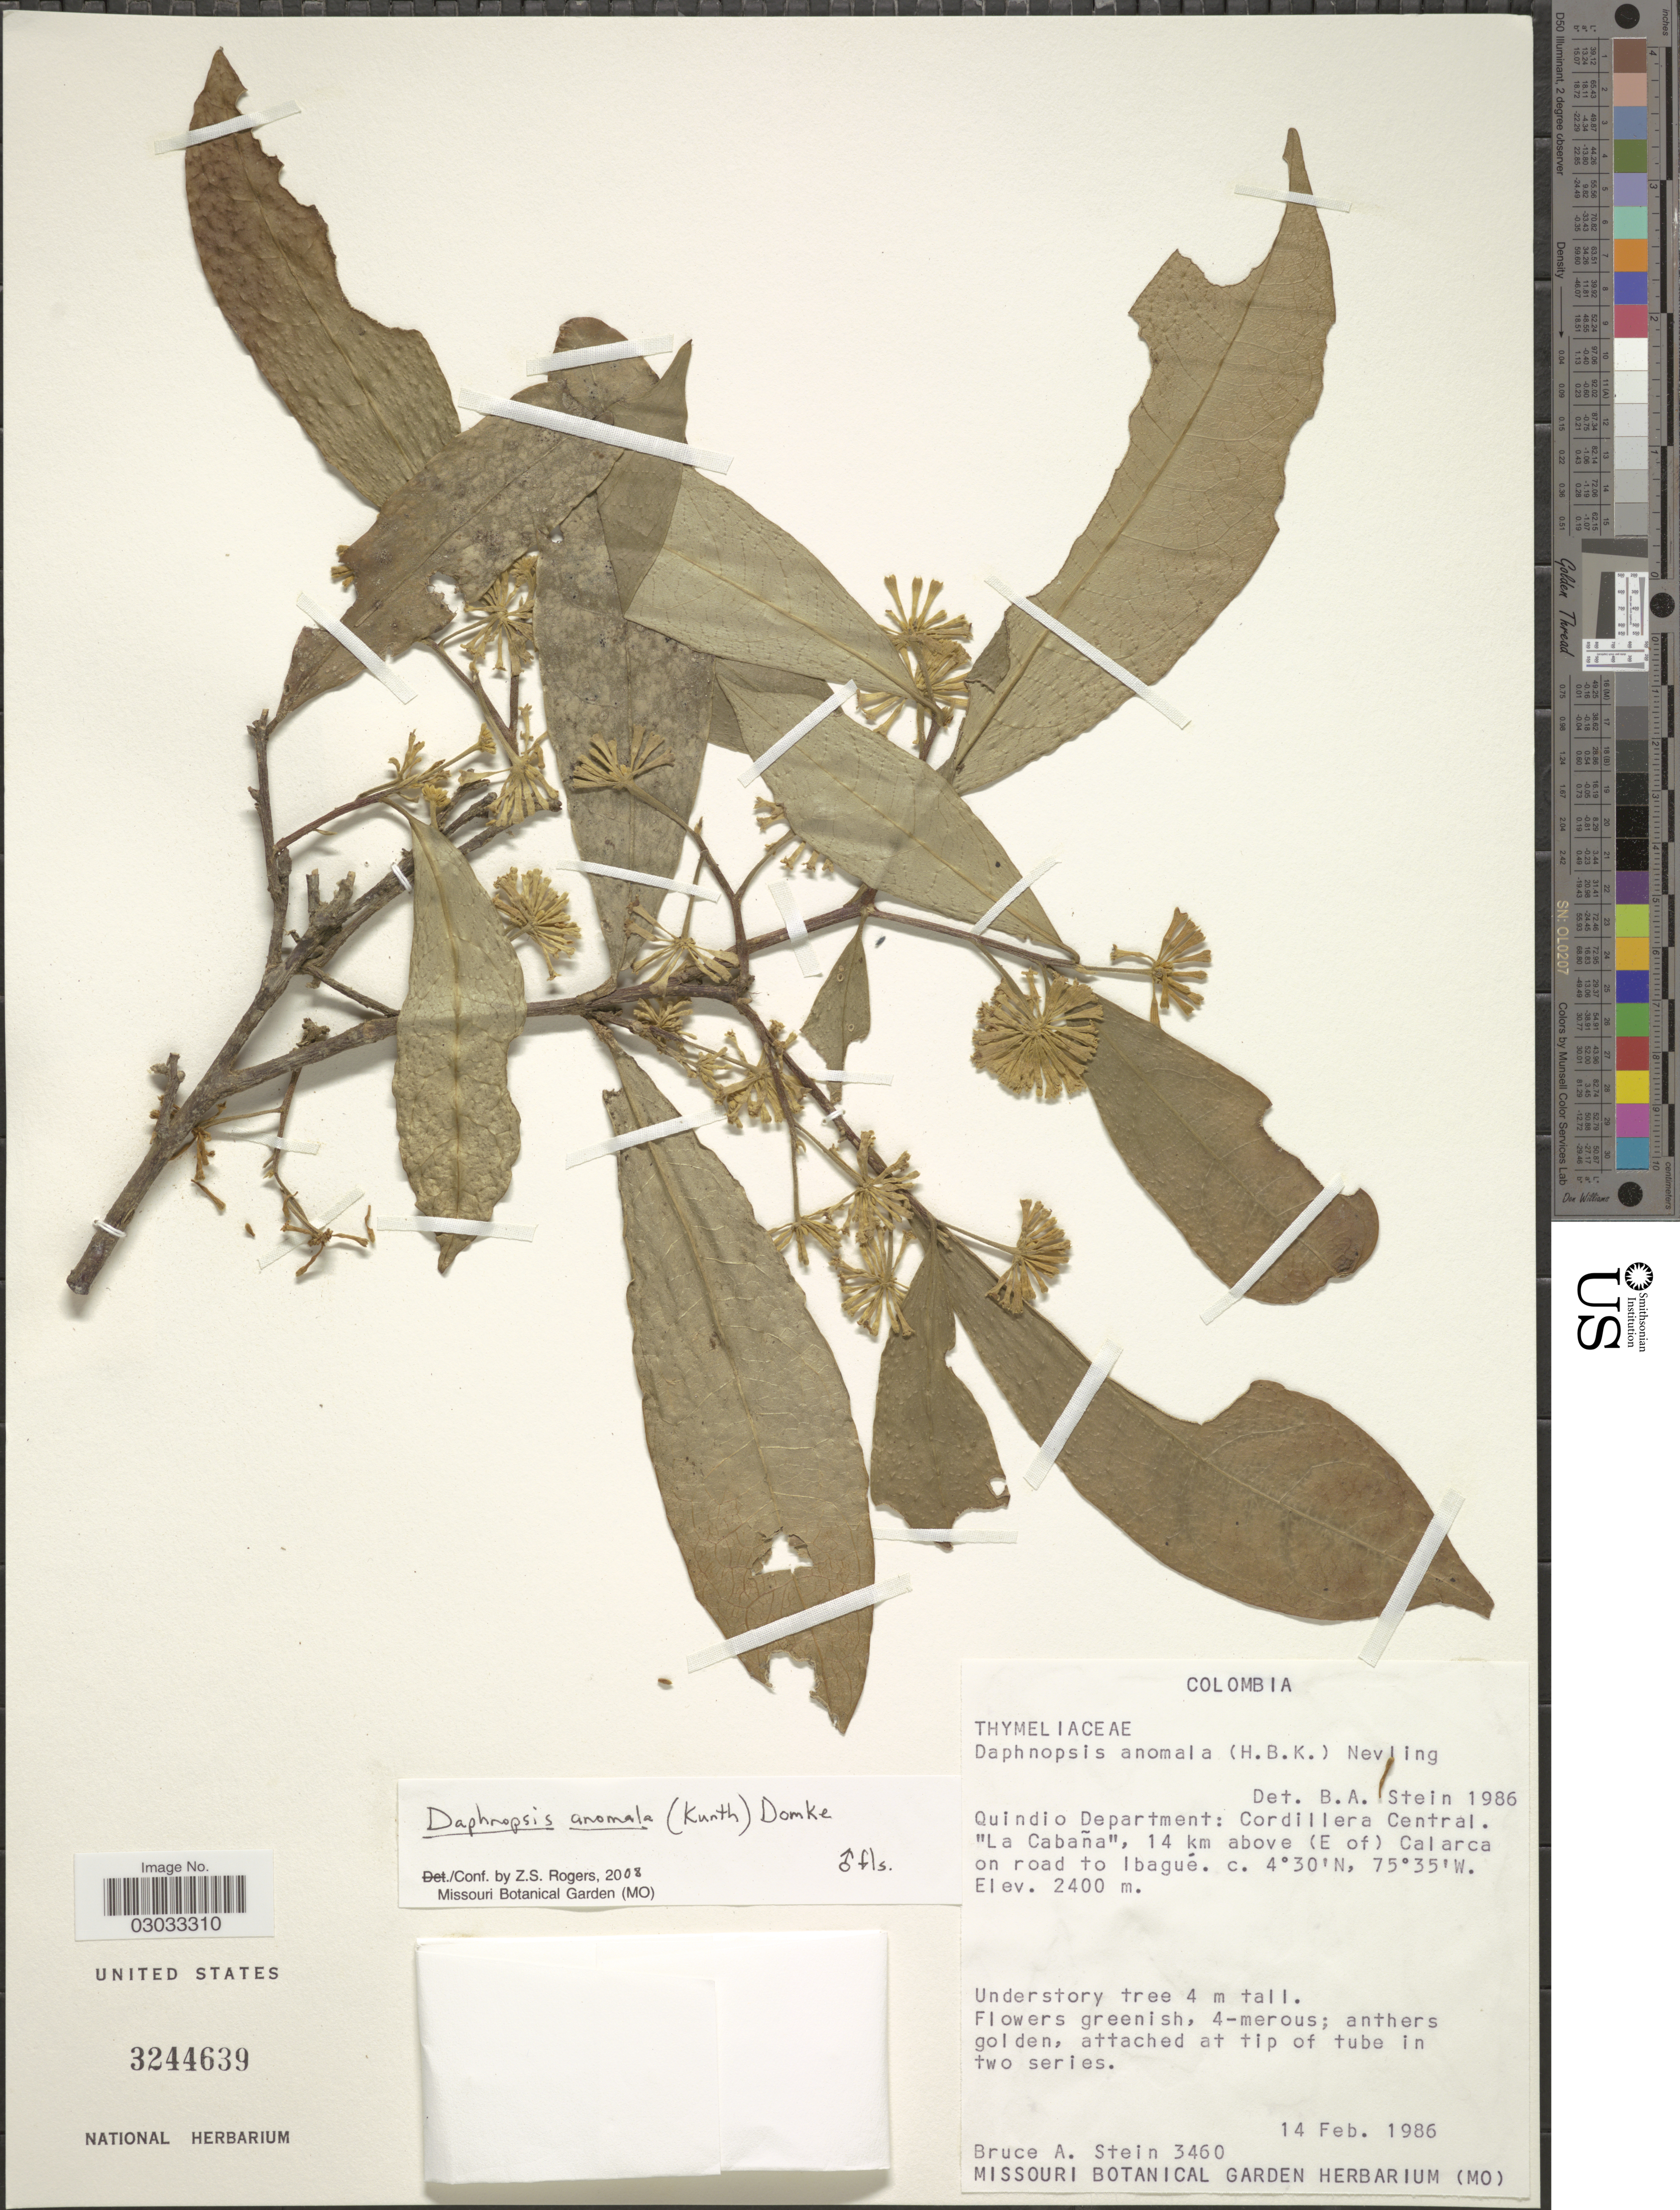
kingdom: Plantae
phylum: Tracheophyta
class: Magnoliopsida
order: Malvales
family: Thymelaeaceae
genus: Daphnopsis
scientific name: Daphnopsis anomala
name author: (Kunth) Domke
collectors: B. A. Stein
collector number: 3460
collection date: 1986-02-14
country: Colombia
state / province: Quindío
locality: Quindio Department: Cordillera Central. "La Cabaña", 14 km above (E of) Calarca on road to Ibagué.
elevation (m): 2400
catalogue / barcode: US 3244639